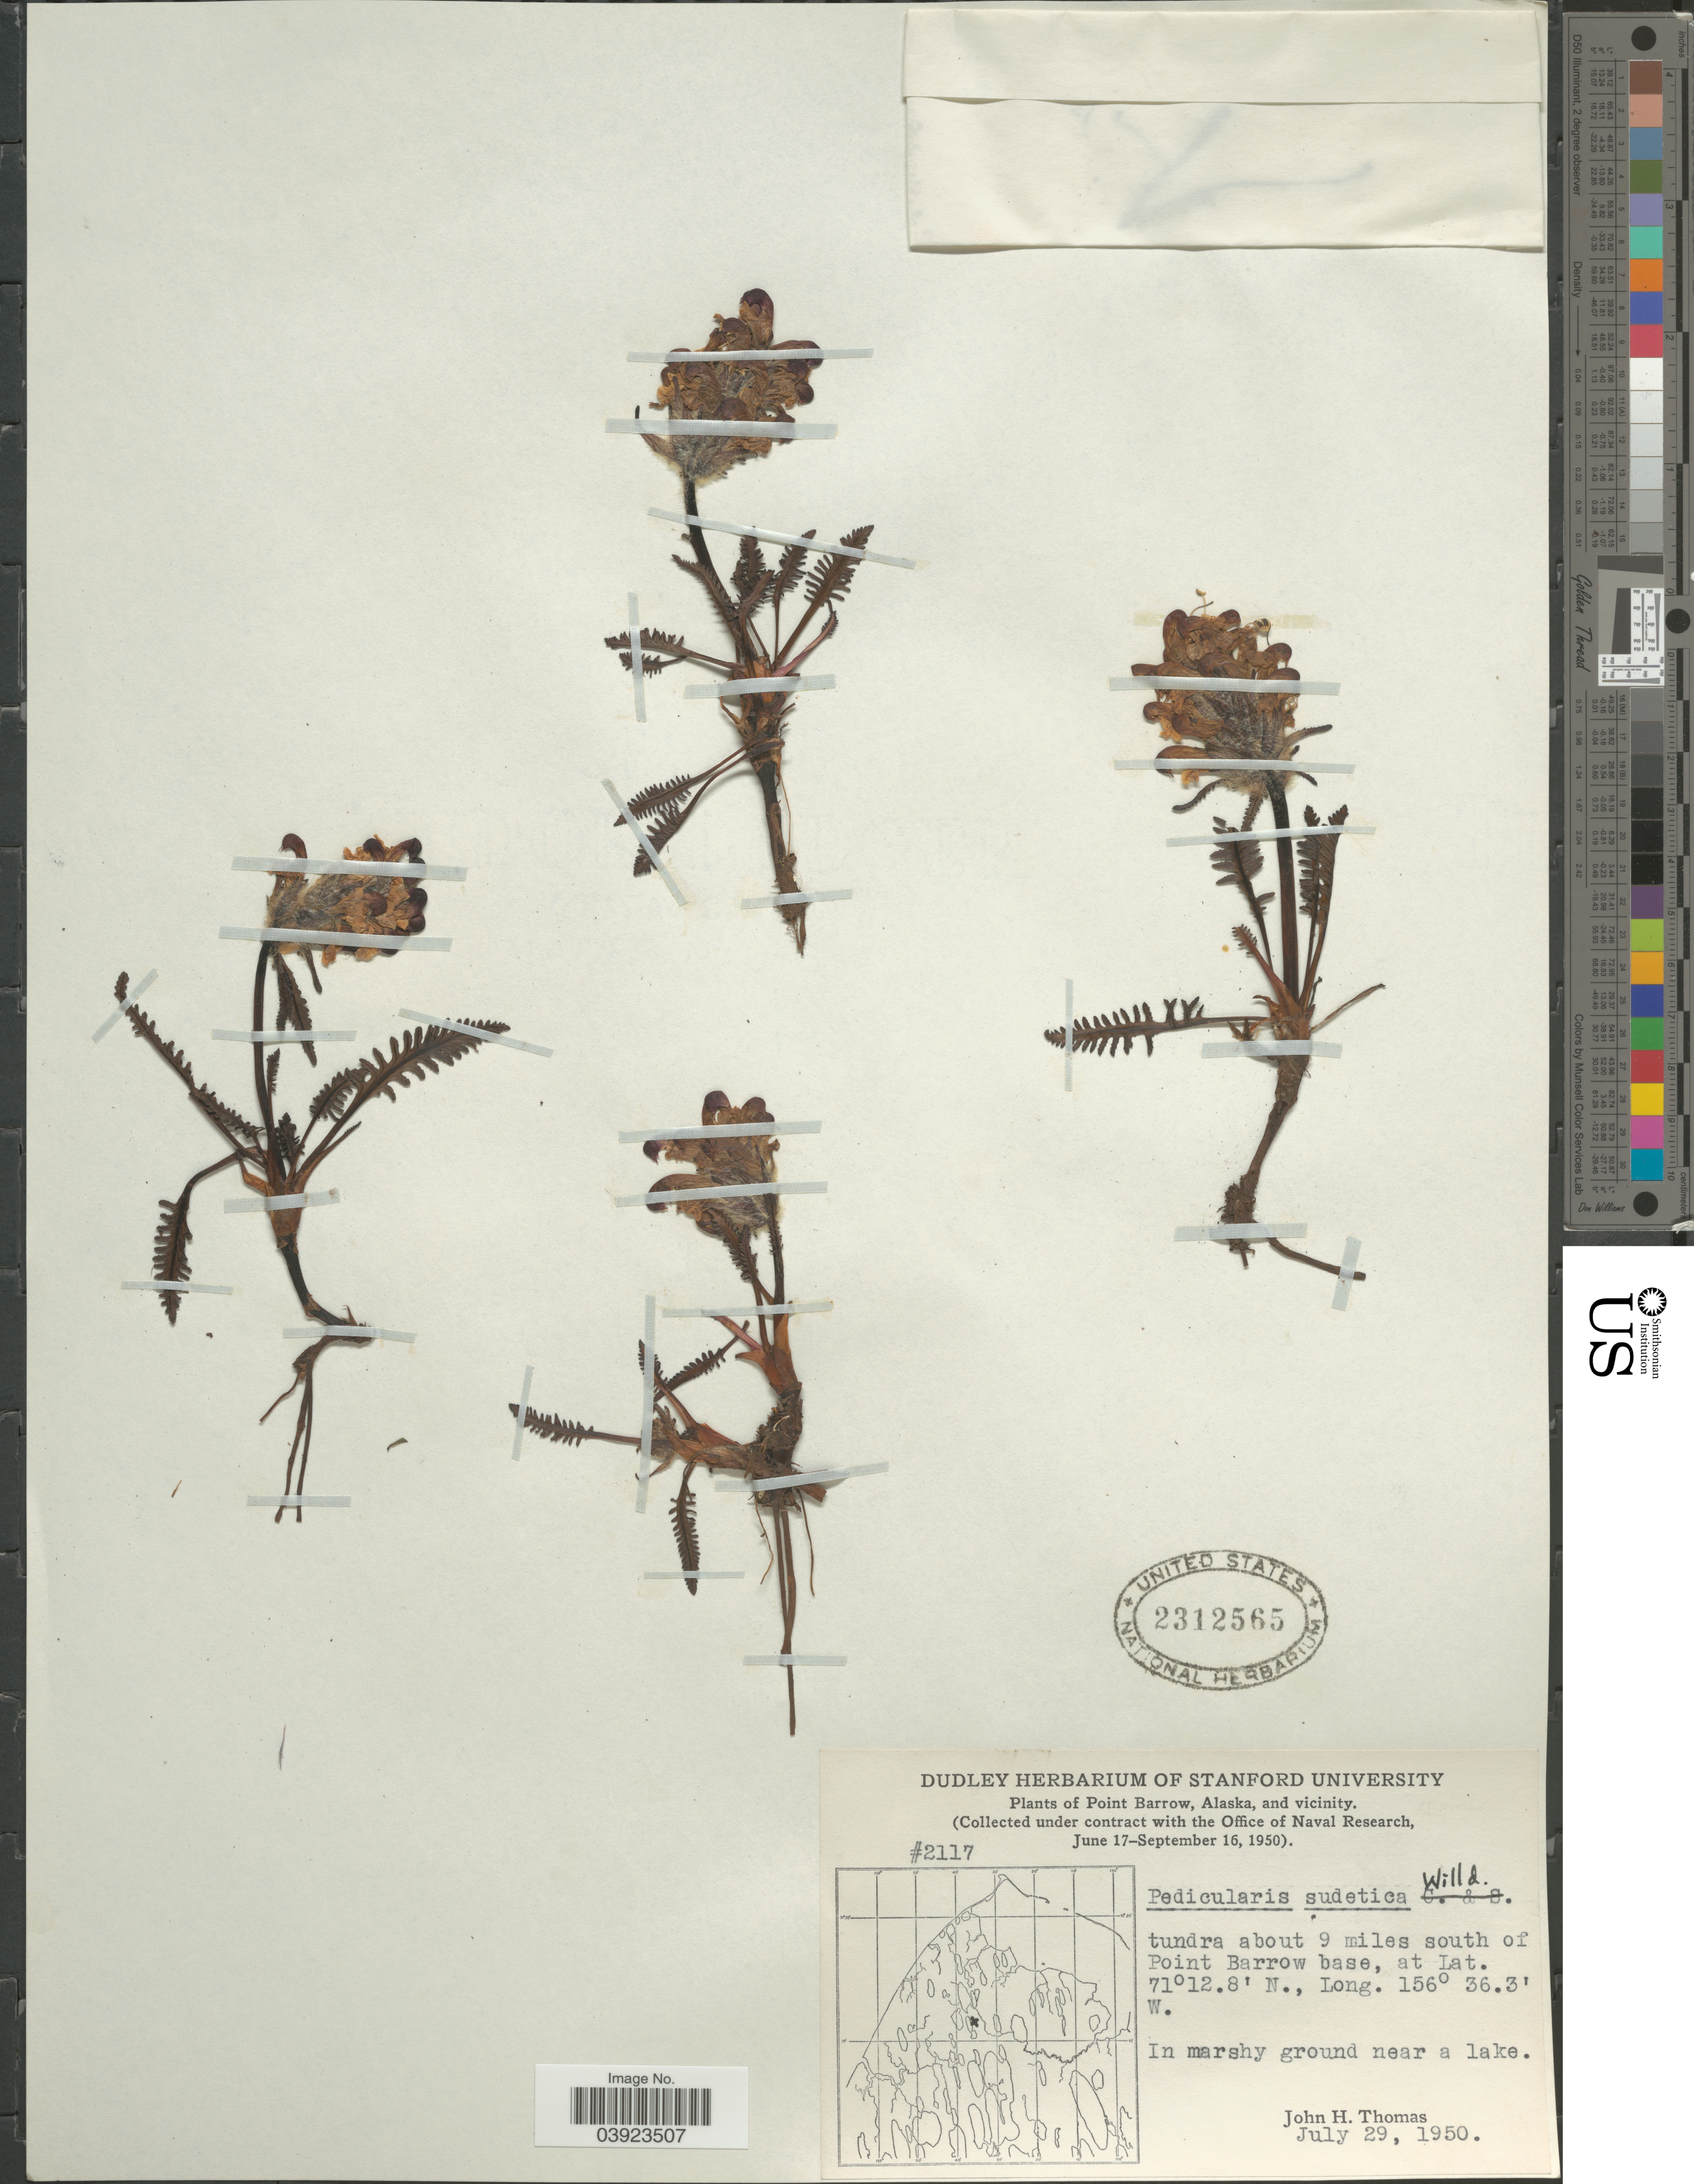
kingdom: Plantae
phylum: Tracheophyta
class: Magnoliopsida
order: Lamiales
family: Orobanchaceae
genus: Pedicularis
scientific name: Pedicularis sudetica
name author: Willd.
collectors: J. H. Thomas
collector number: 2117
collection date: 1950-07-29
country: United States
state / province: Alaska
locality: Point Barrow, and vicinity. Tundra about 9 miles south of Point Barrow base. In marshy ground near a lake.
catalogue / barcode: US 2312565